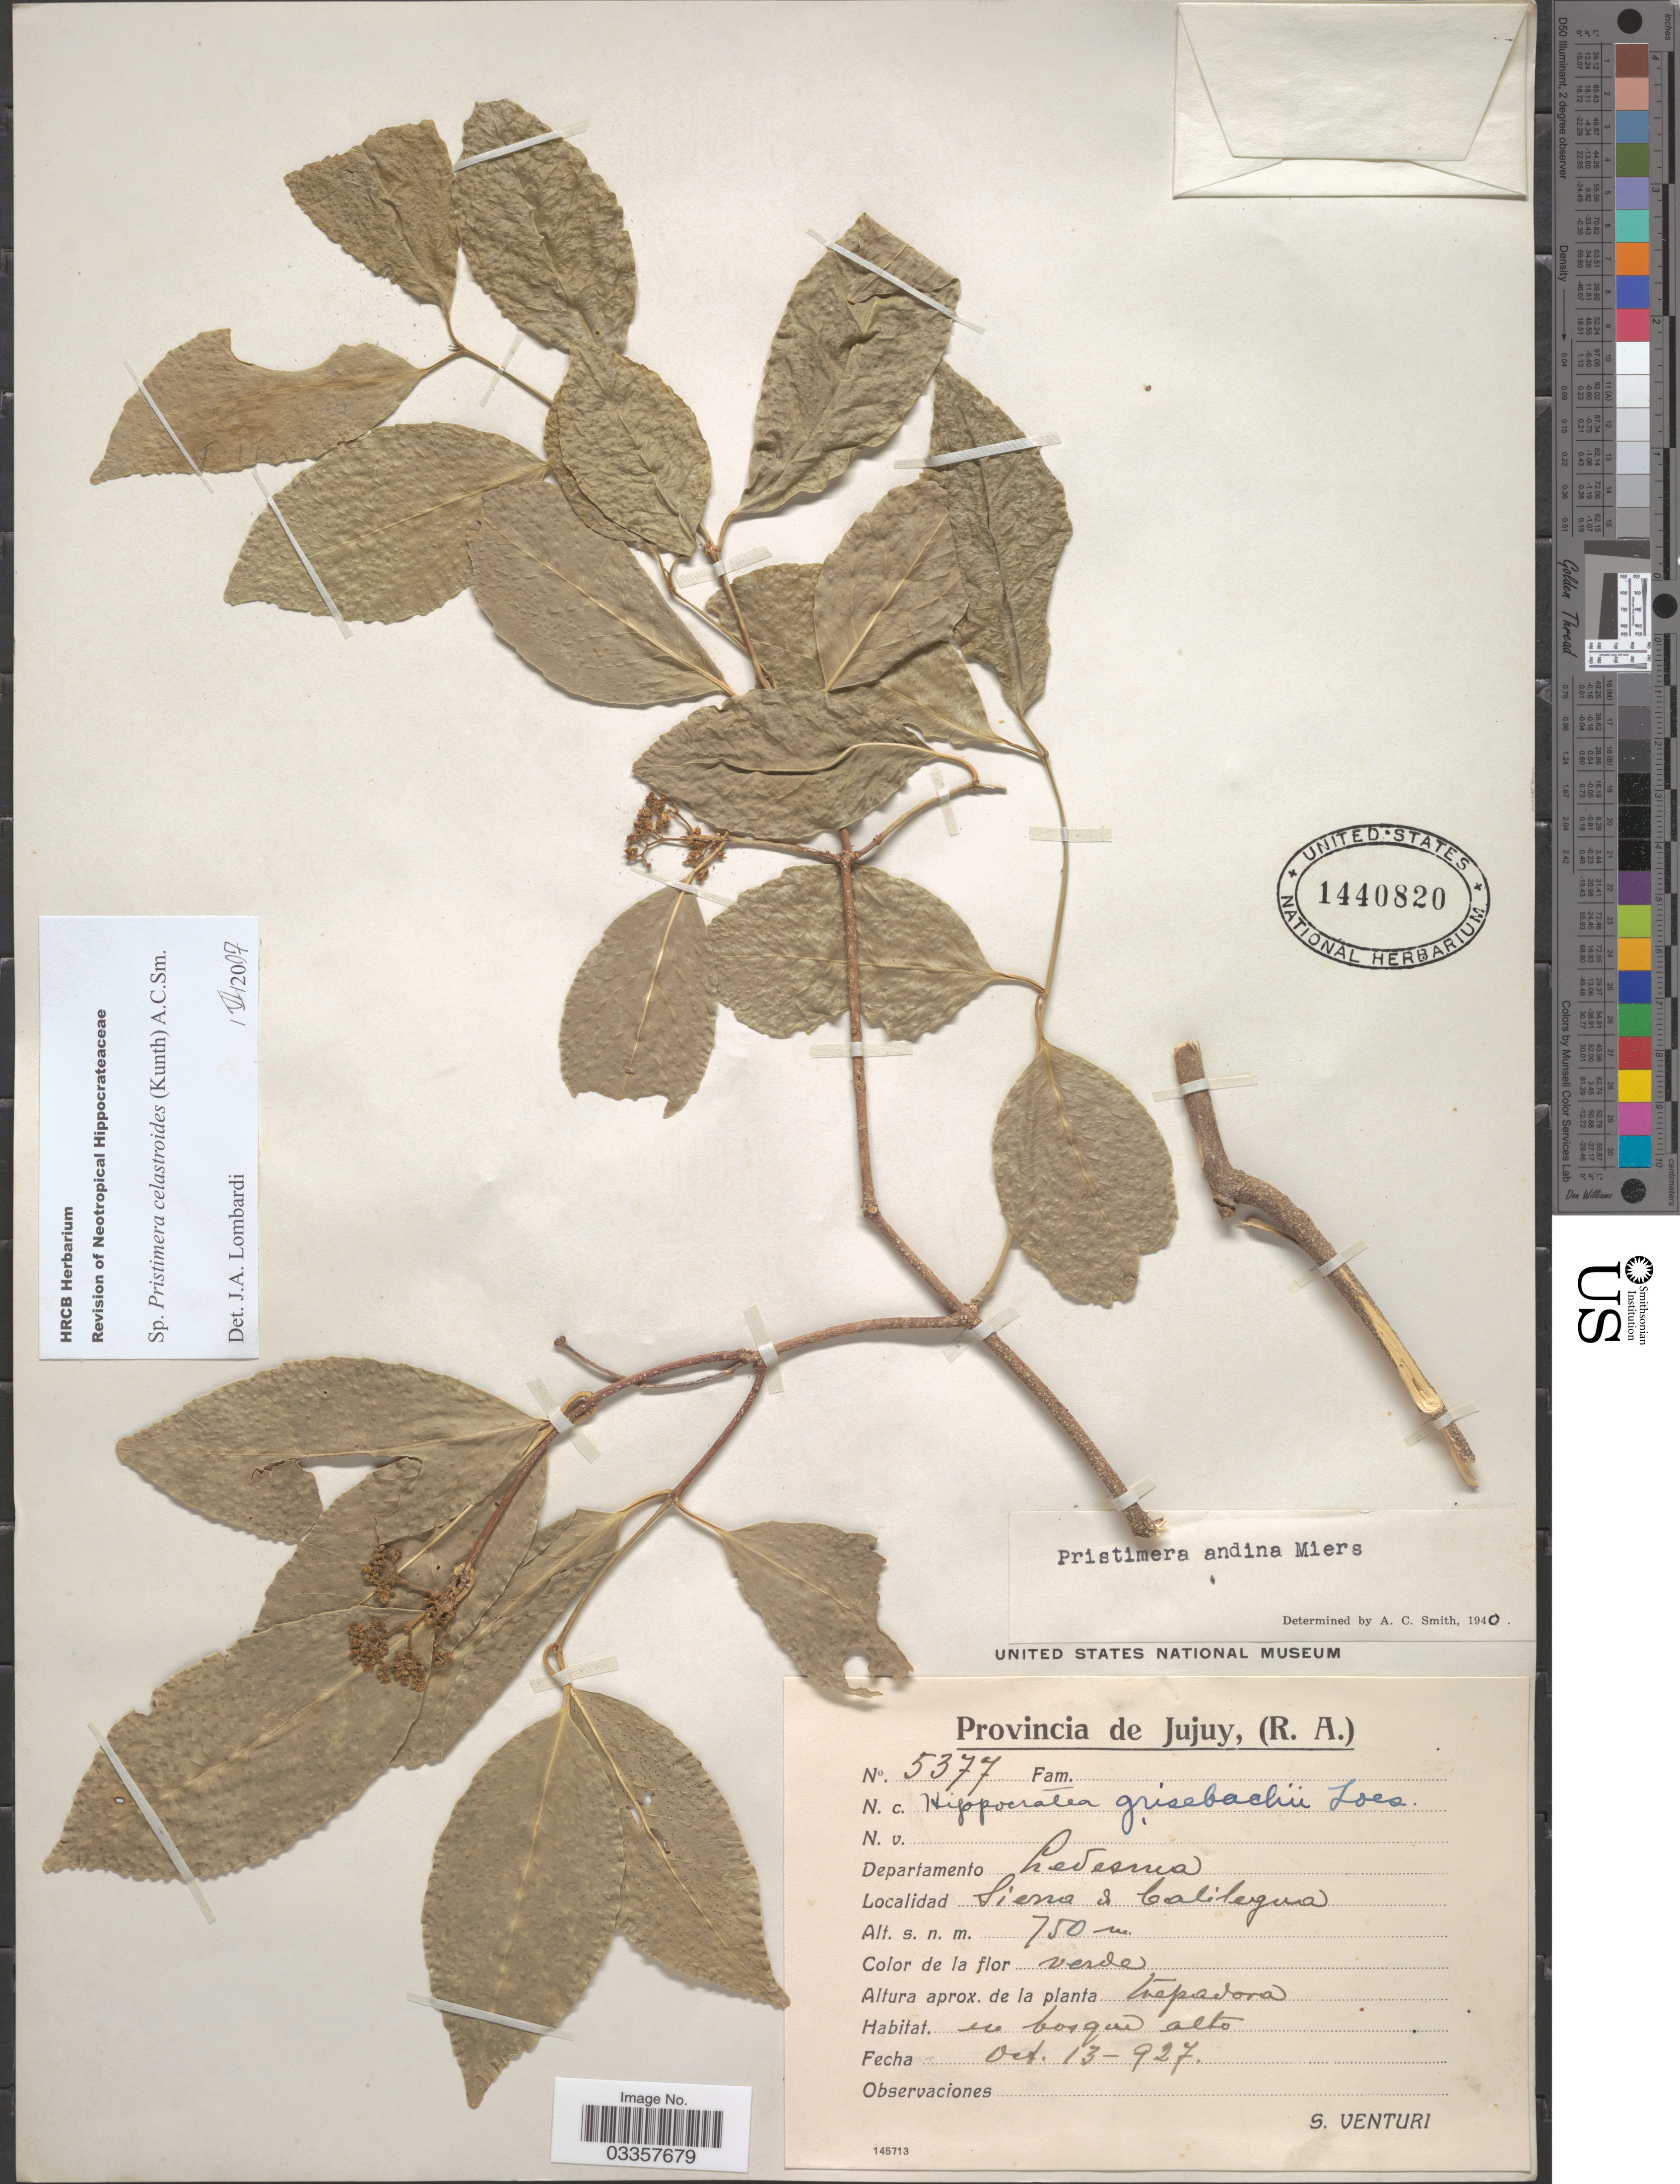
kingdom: Plantae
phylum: Tracheophyta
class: Magnoliopsida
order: Celastrales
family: Celastraceae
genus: Pristimera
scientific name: Pristimera celastroides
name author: (Kunth) A.C. Sm.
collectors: S. Venturi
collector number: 5377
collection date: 1927-10-13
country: Argentina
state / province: Jujuy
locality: Departamento Ledesma. Sierra de Calilegua.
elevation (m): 750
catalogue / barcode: US 1440820